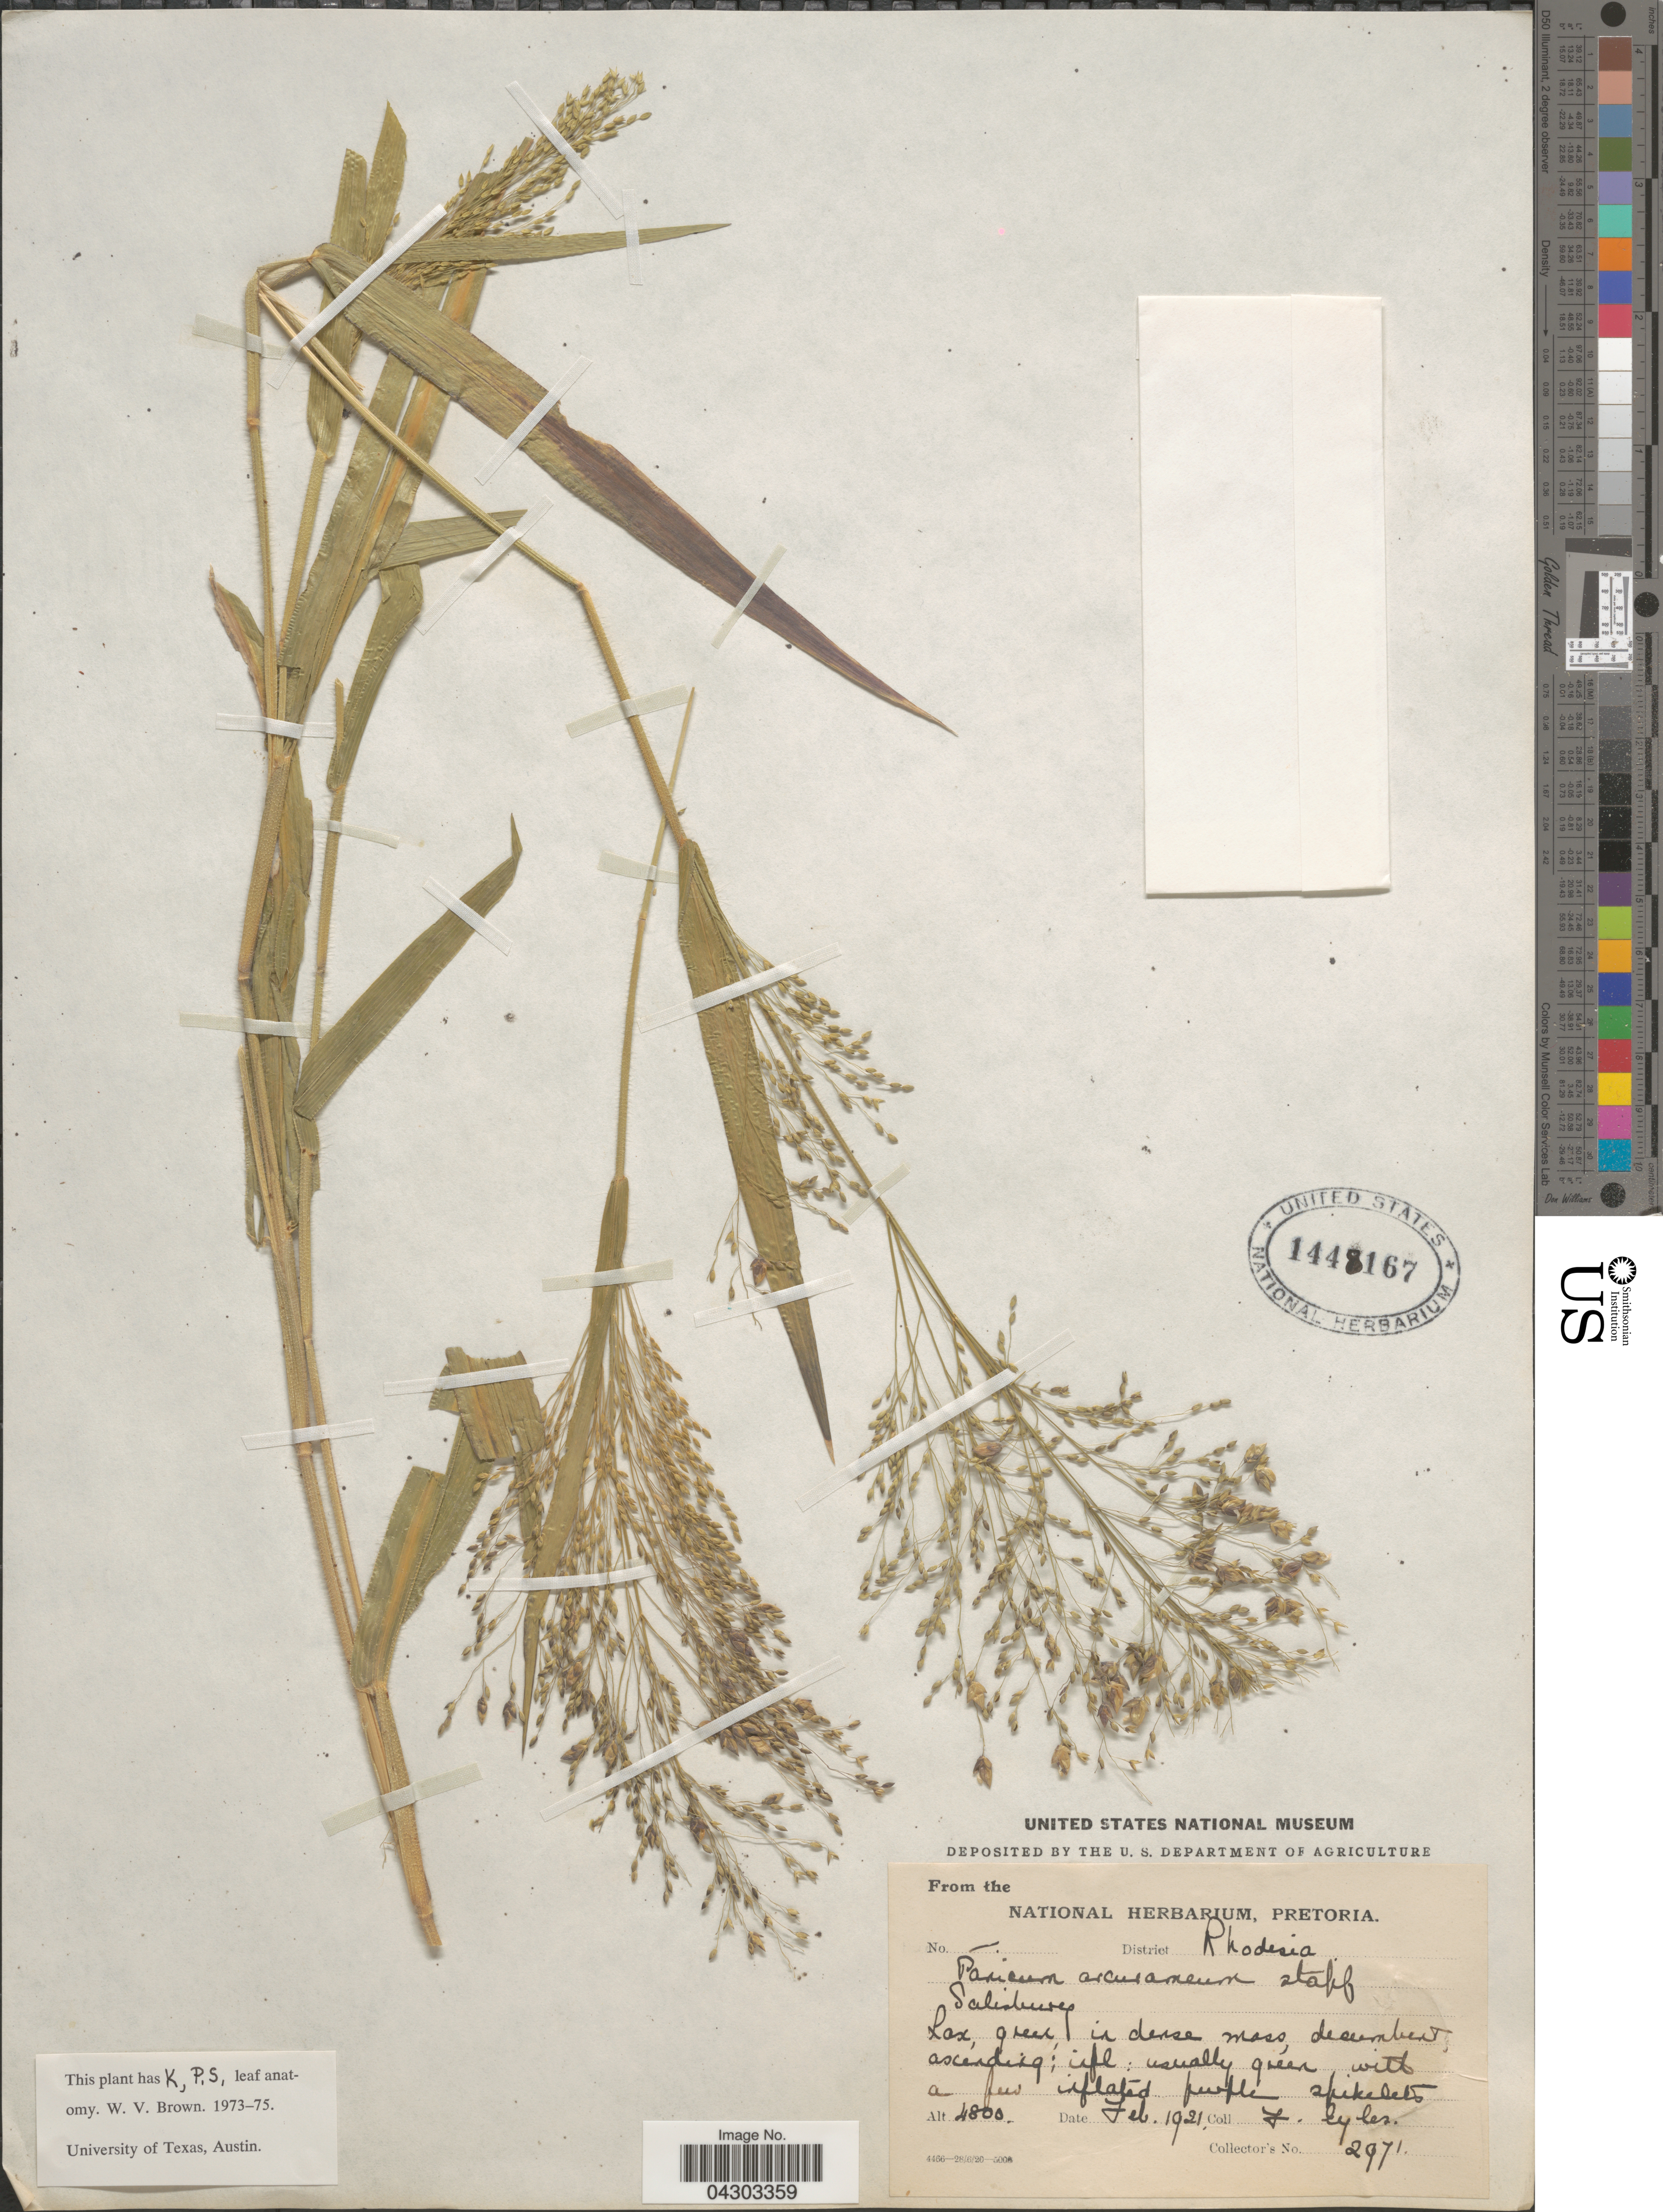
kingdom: Plantae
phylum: Tracheophyta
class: Liliopsida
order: Poales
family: Poaceae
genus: Panicum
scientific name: Panicum arcurameum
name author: Stapf in Prain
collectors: F. Eyles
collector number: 2971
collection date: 1921-02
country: Zimbabwe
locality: District Rhodesia. Salisbury.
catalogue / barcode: US 1448167